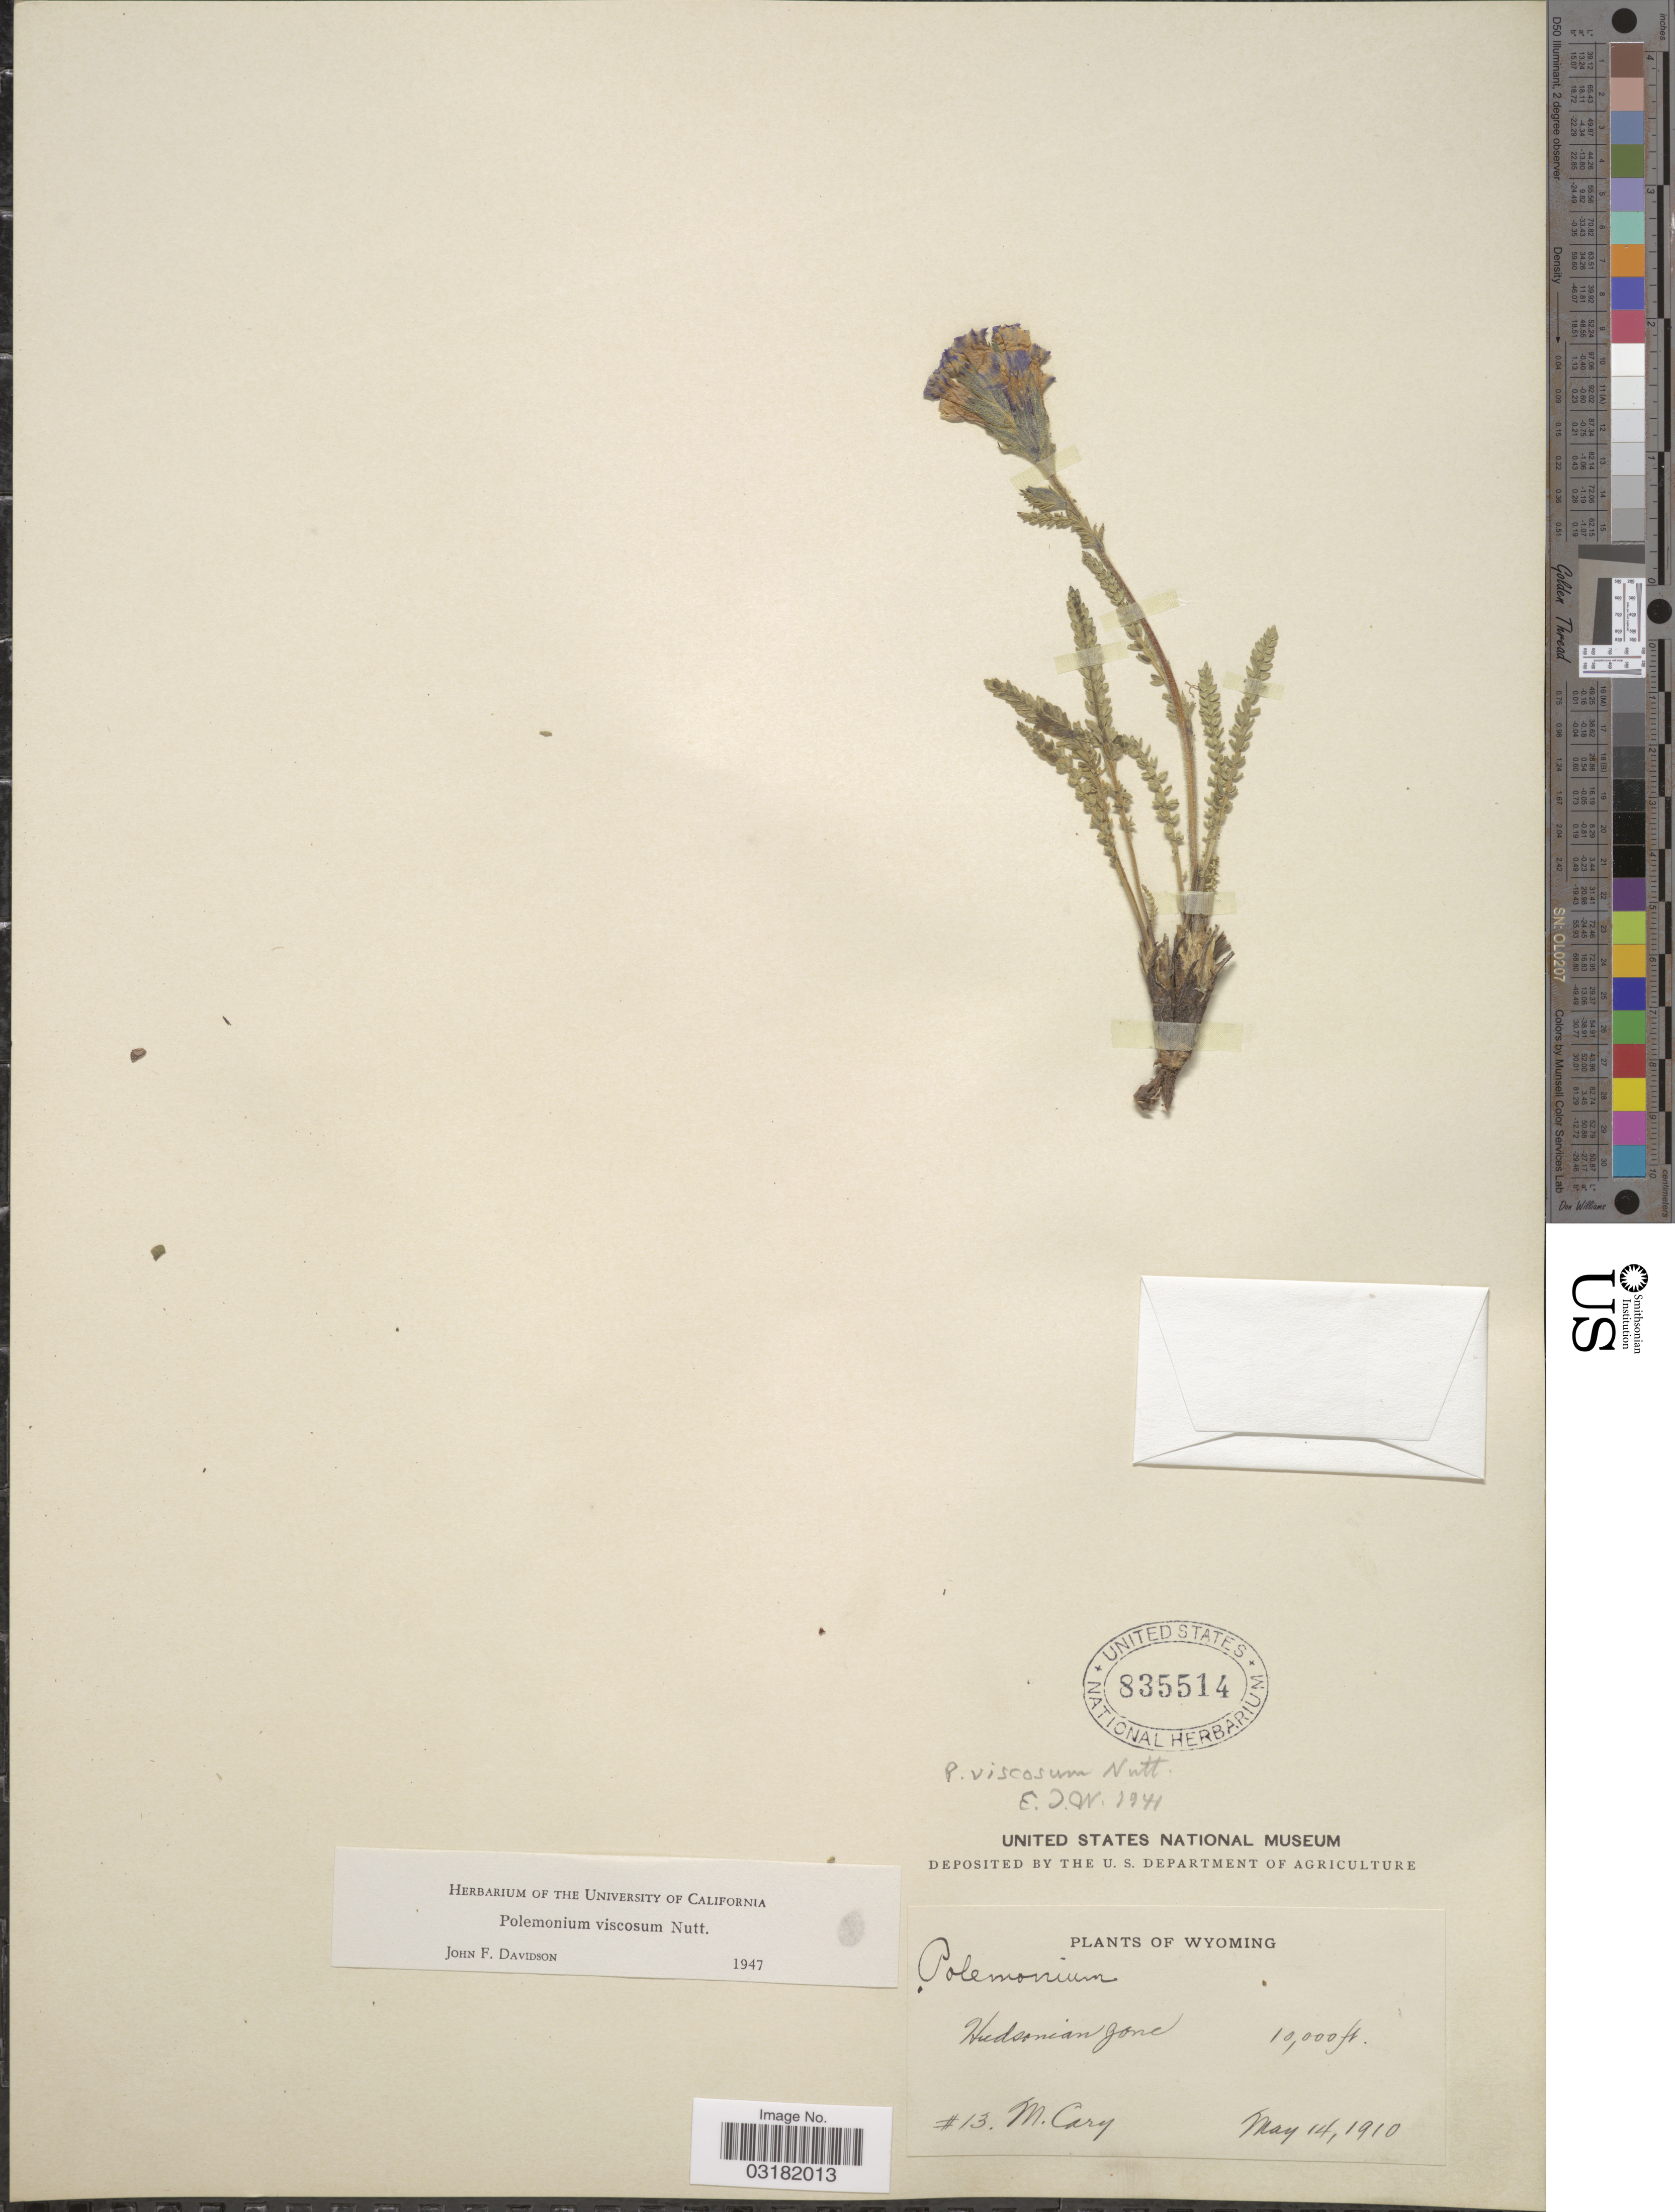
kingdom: Plantae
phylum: Tracheophyta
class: Magnoliopsida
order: Ericales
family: Polemoniaceae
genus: Polemonium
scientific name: Polemonium viscosum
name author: Nutt.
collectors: M. Cary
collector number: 13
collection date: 1910-05-14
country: United States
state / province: Wyoming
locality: Hudsonian zone.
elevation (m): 3048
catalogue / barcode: US 835514